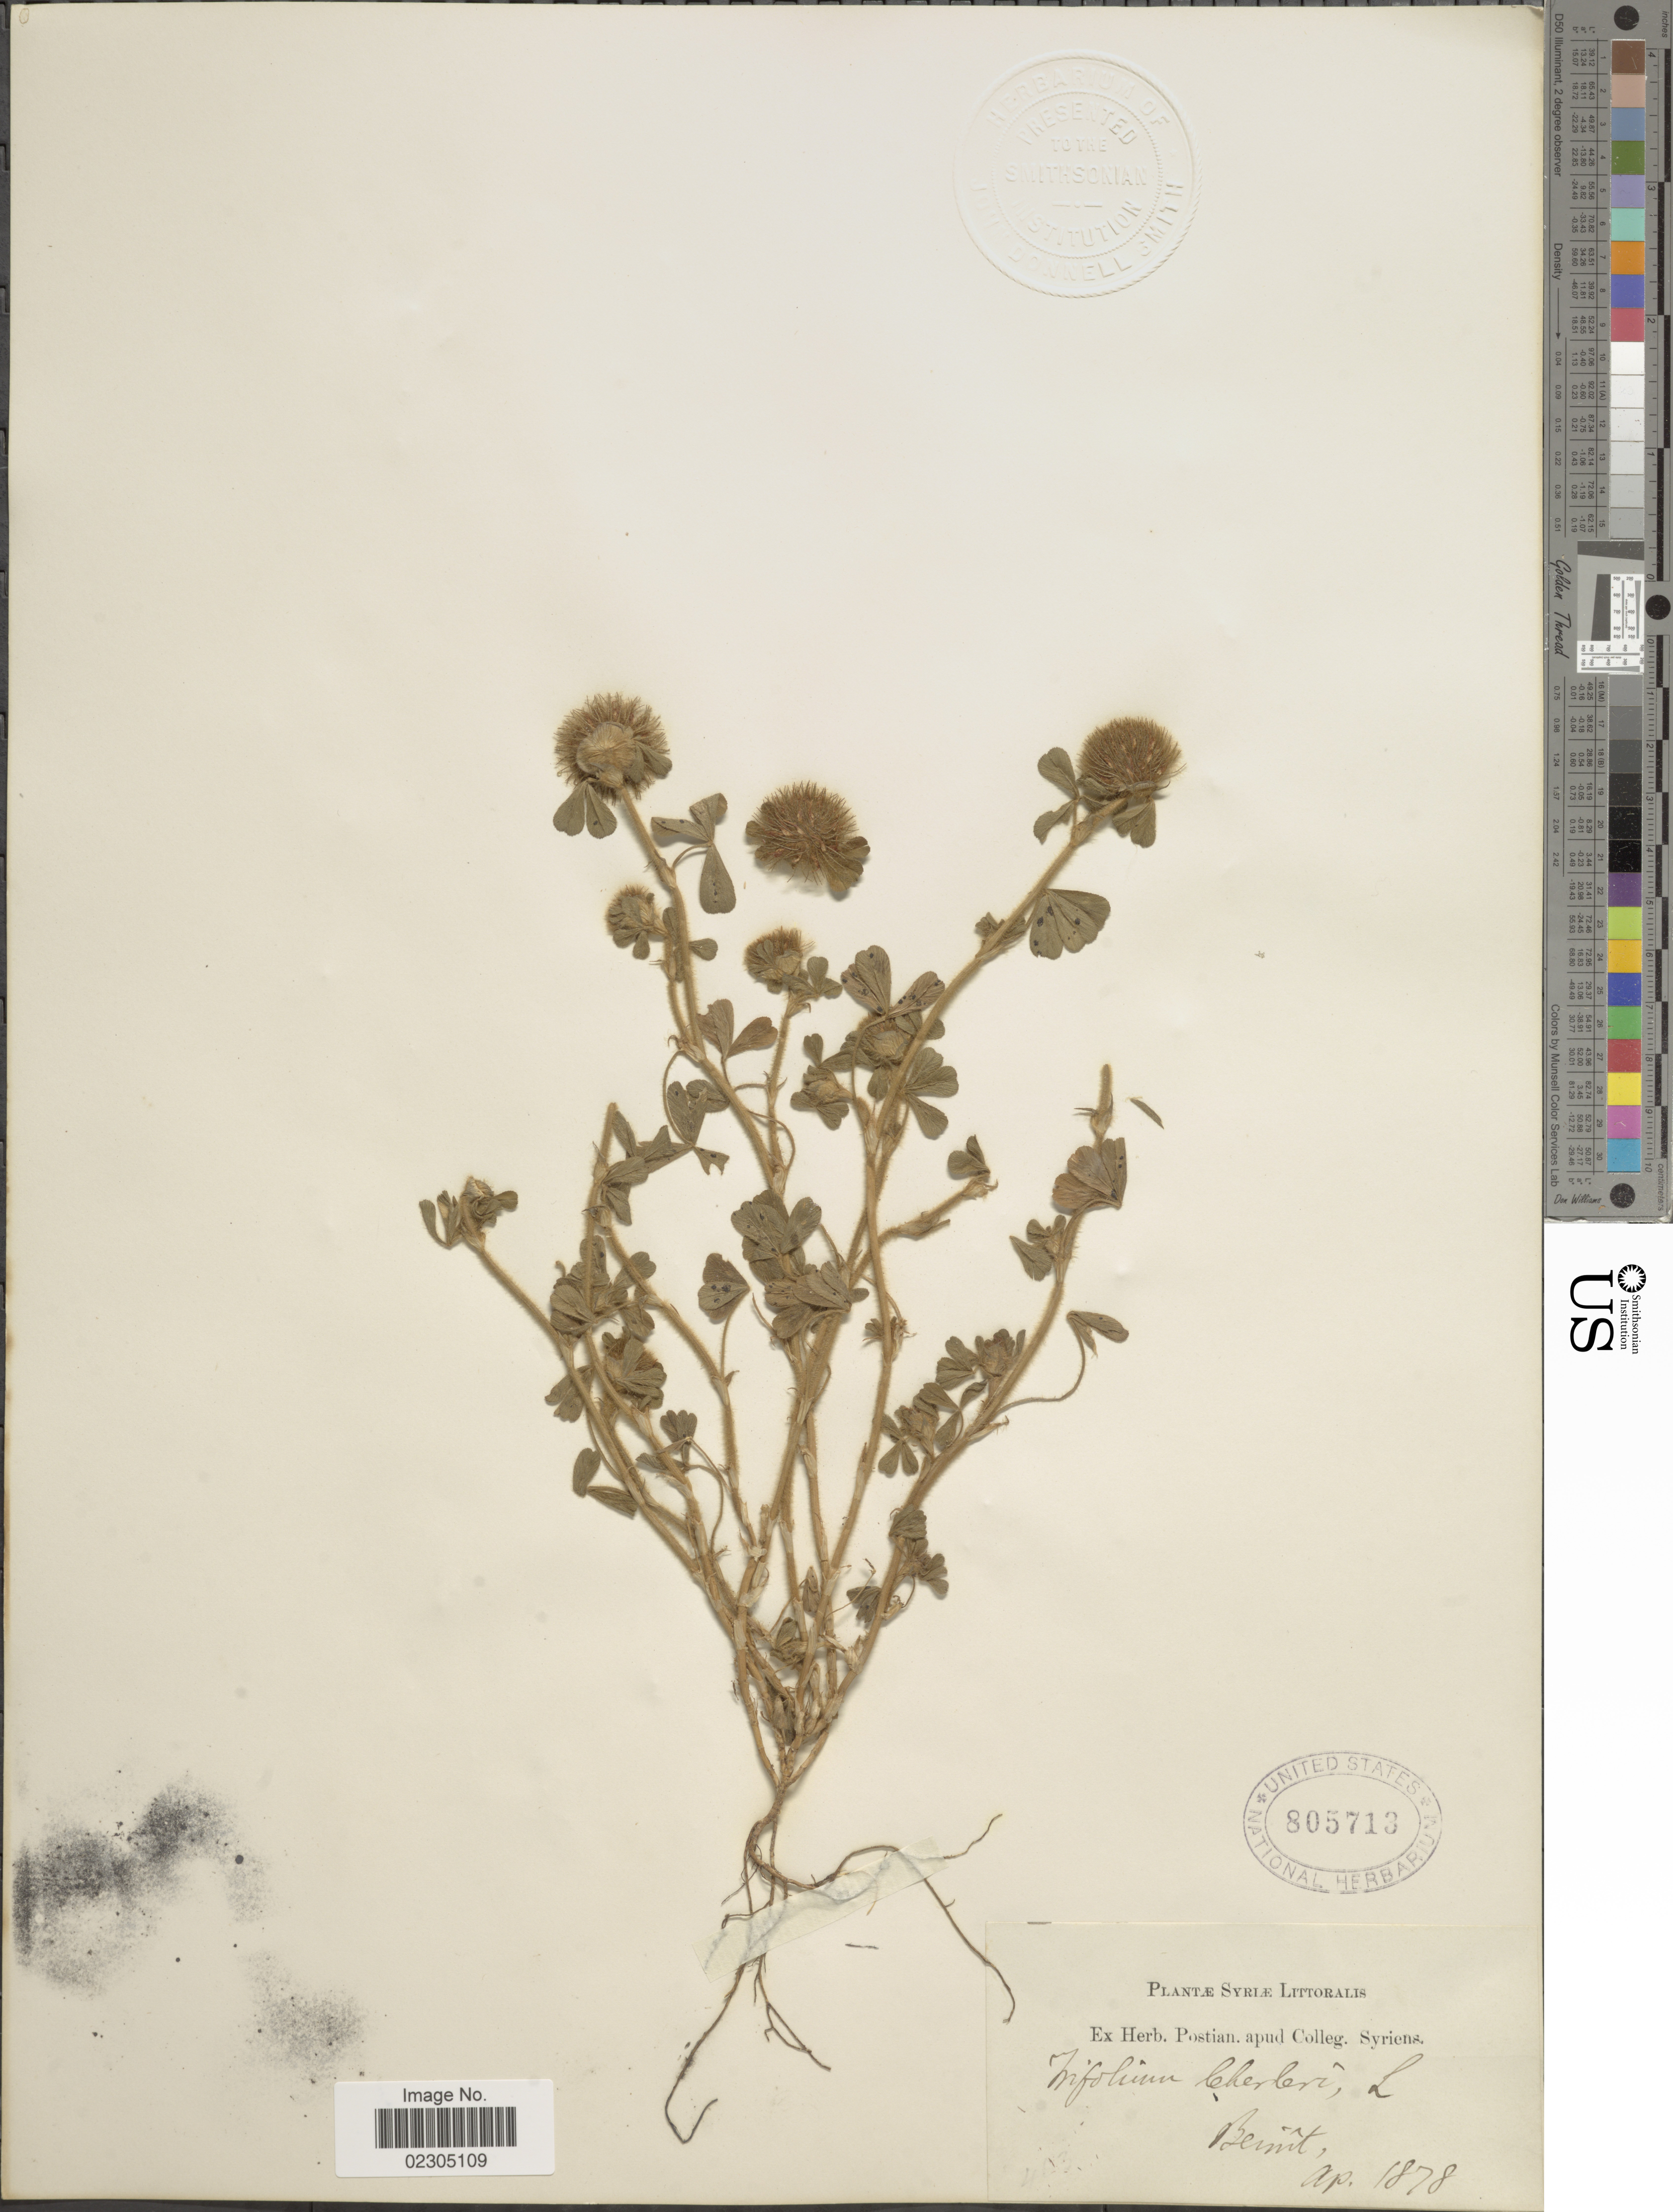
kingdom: Plantae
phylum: Tracheophyta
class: Magnoliopsida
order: Fabales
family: Fabaceae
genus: Trifolium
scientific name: Trifolium cherleri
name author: L.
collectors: ex herb. Postian. apud Colleg. Syriens. Protest. USE "Fannie P. A. Shepard" (10308853) AS PRIMARY COLLECTOR INSTEAD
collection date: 1878-04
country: Syria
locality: Syriae Littoralis. Bernit. [interpreted]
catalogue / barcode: US 805713